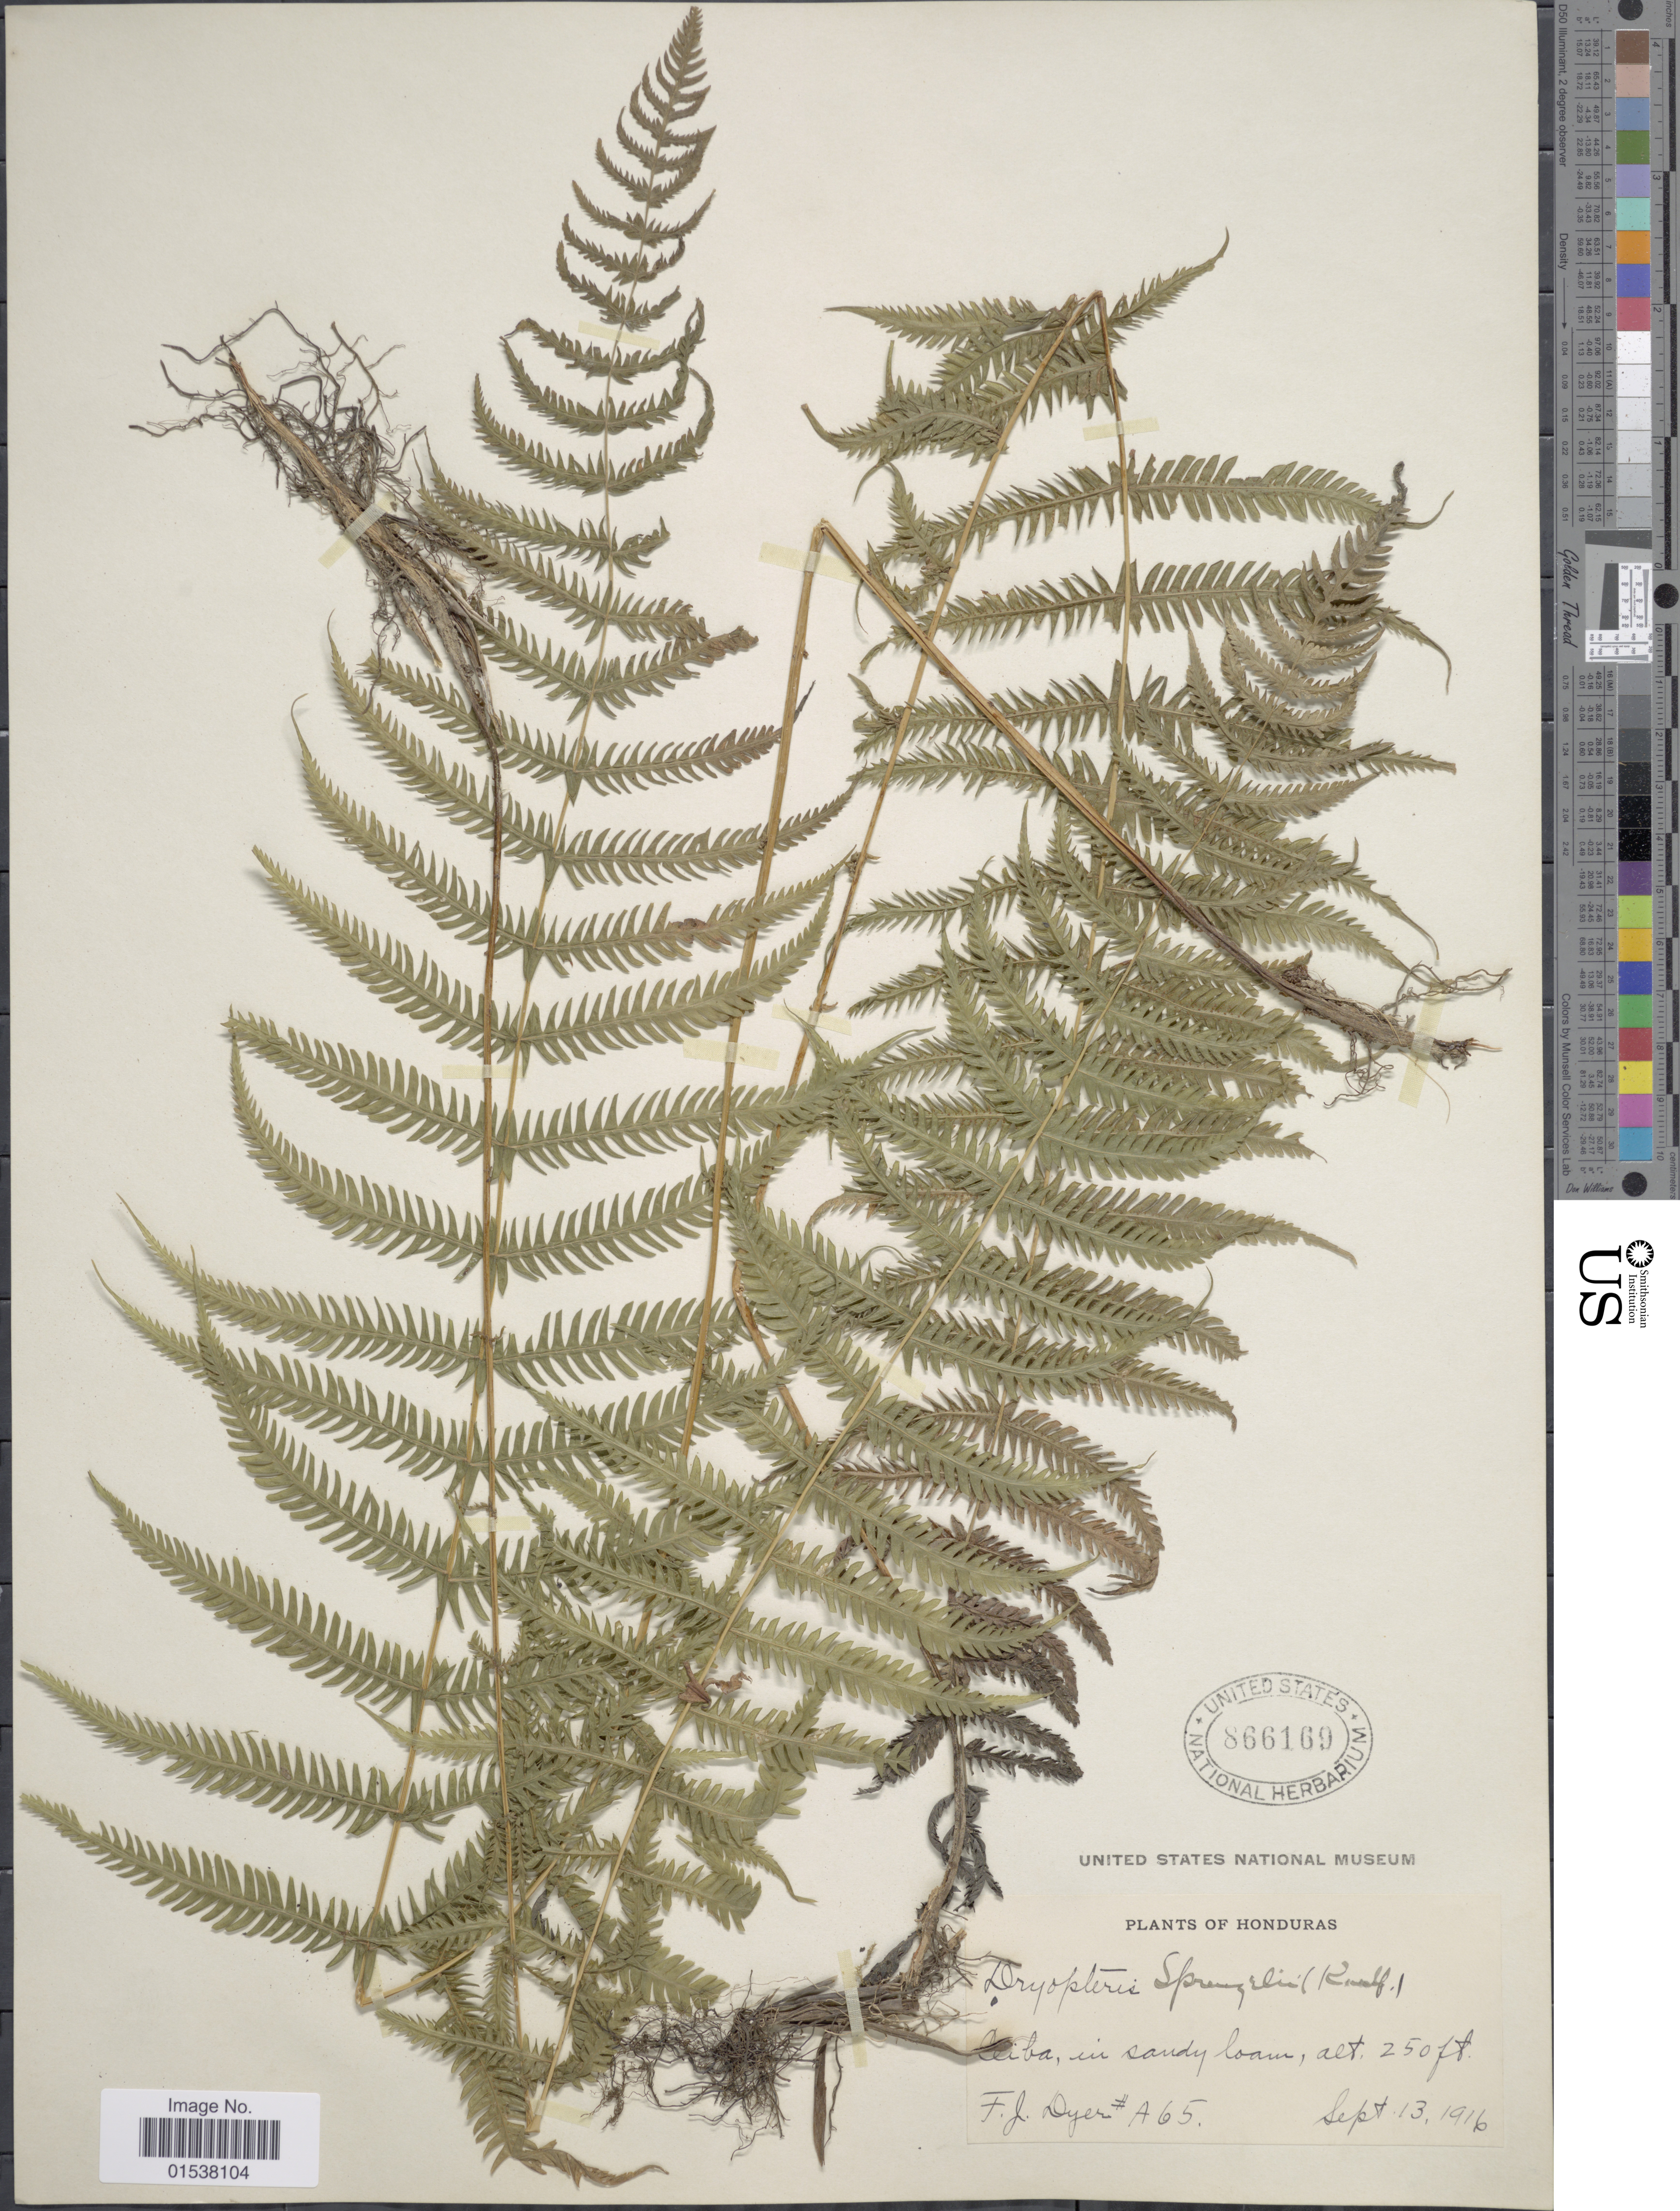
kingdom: Plantae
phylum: Tracheophyta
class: Polypodiopsida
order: Polypodiales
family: Thelypteridaceae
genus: Amauropelta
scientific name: Amauropelta balbisii (Spreng.) comb. nov., ined. 2015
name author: (Spreng.)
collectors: F. J. Dyer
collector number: A65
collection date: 1916-09-13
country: Puerto Rico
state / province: Ceiba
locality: Ceiba, in sandy loam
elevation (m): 76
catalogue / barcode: US 866169